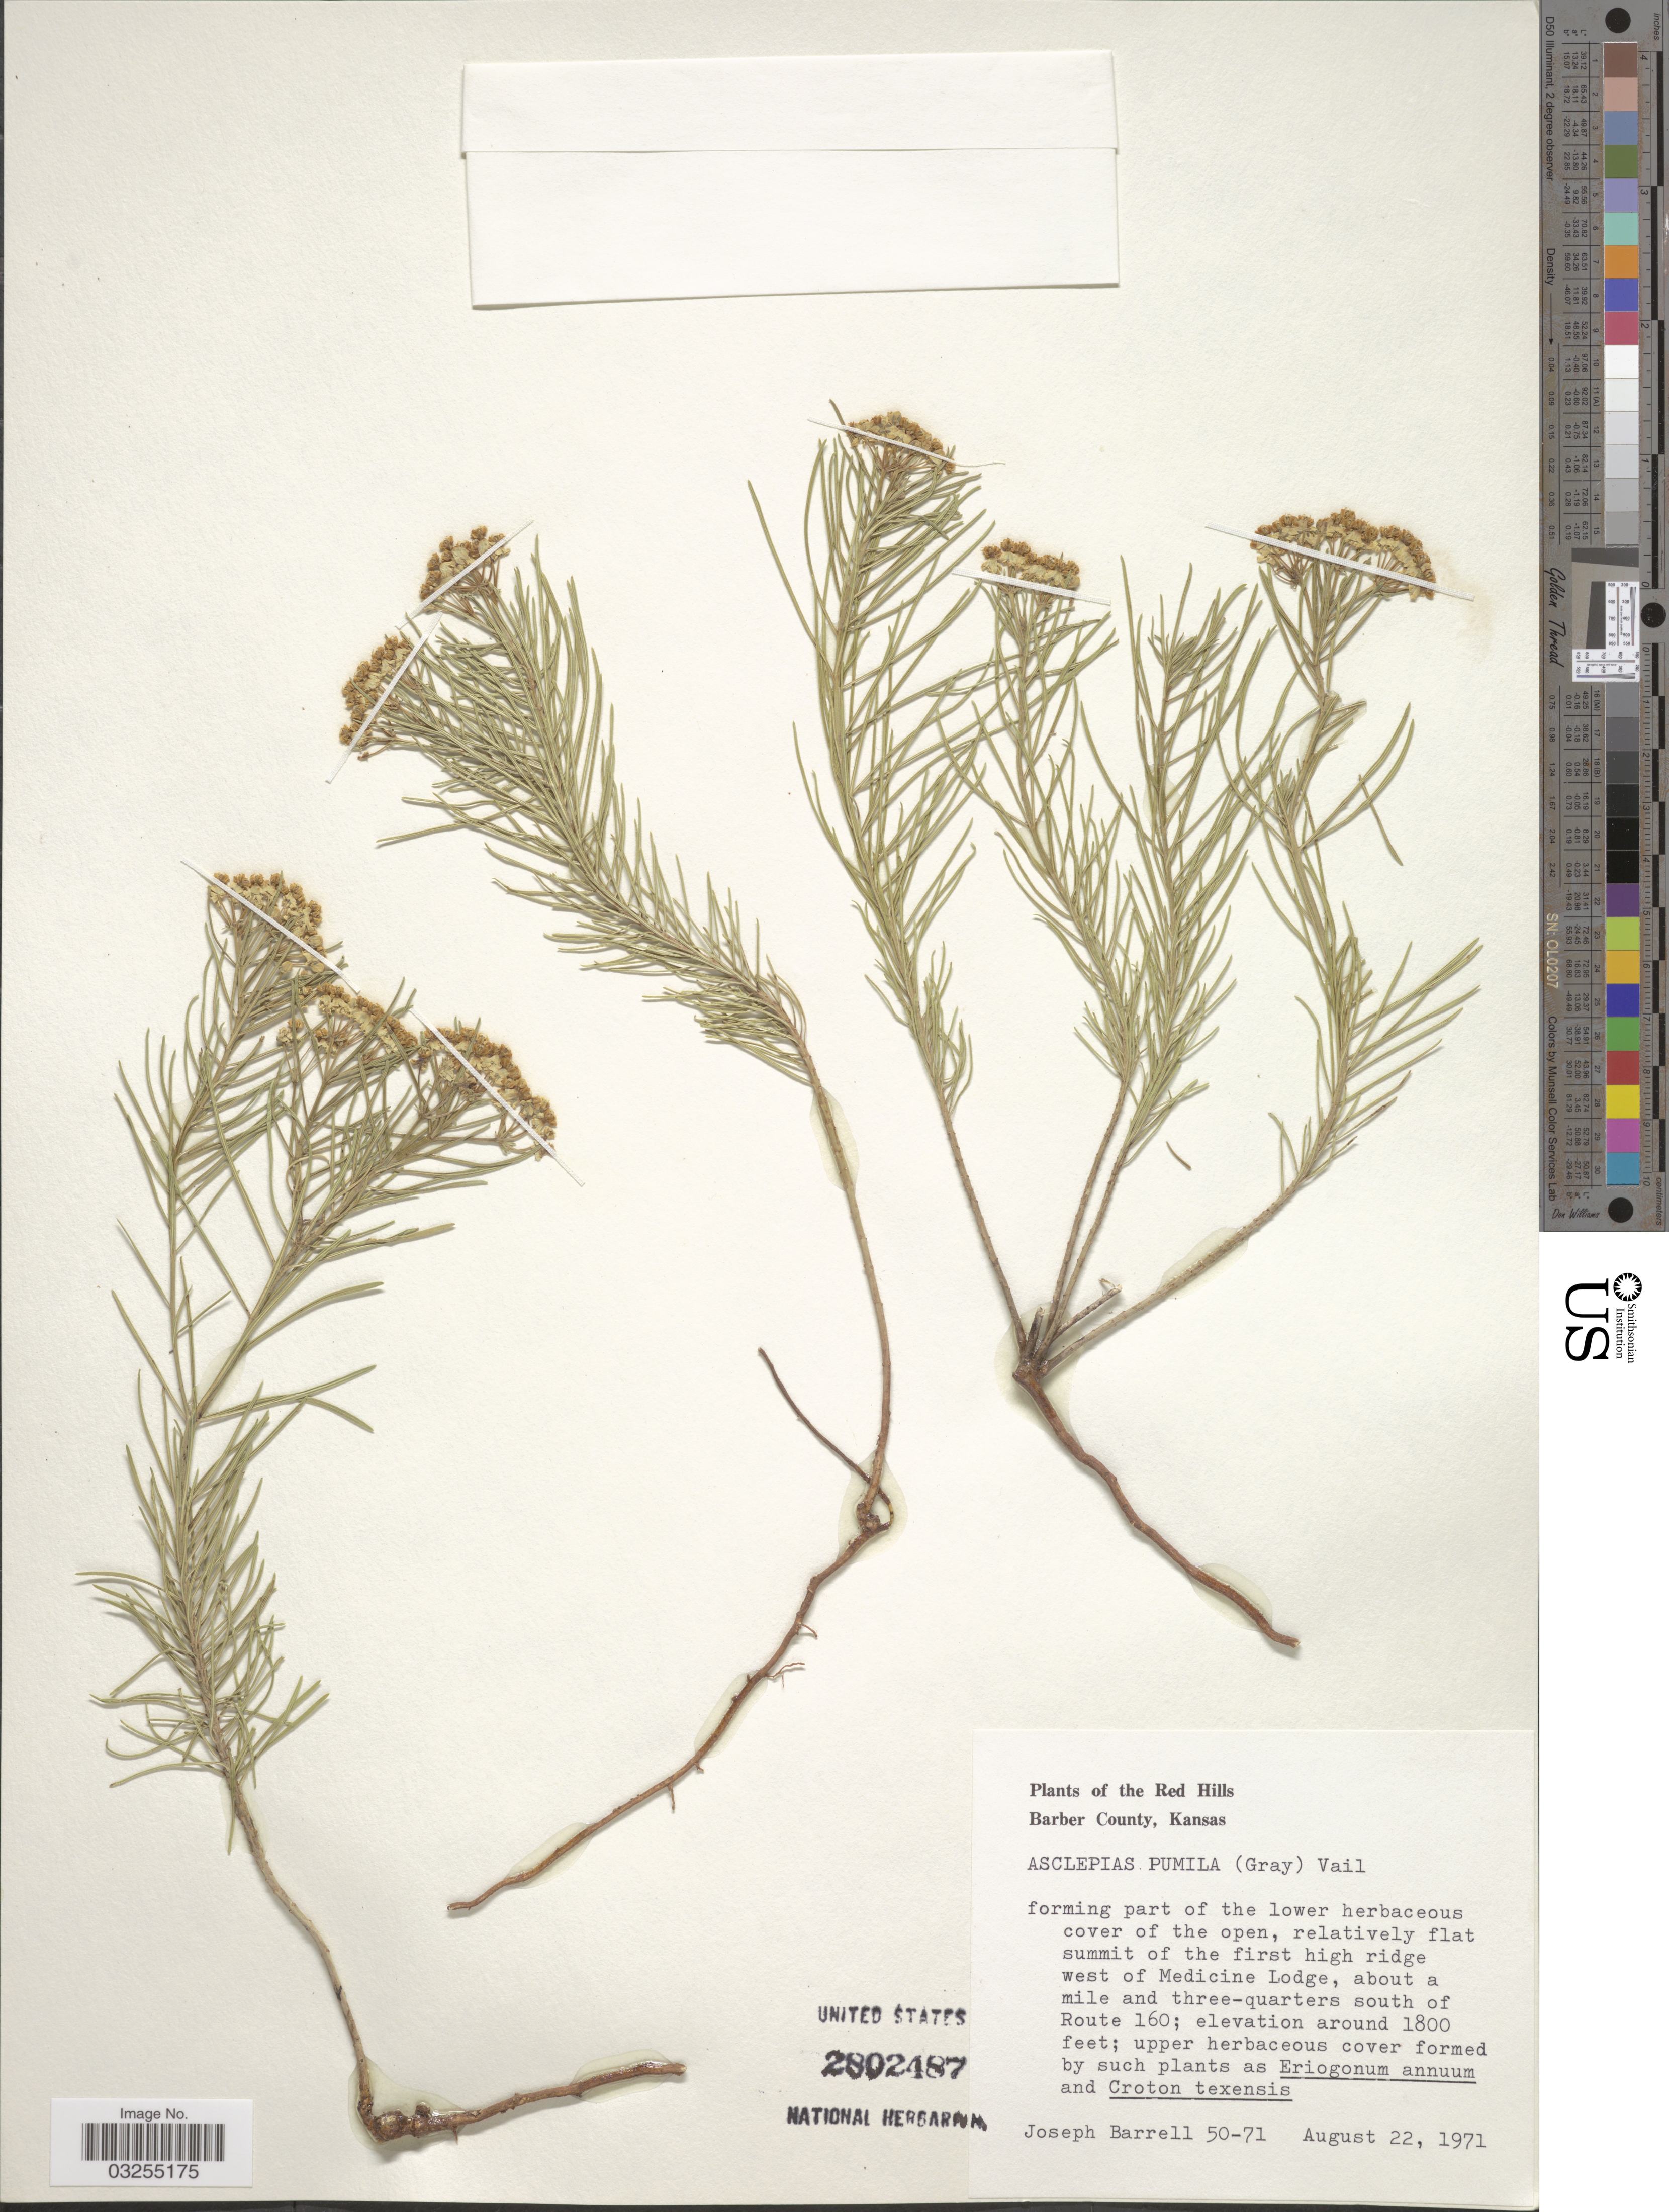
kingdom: Plantae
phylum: Tracheophyta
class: Magnoliopsida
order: Gentianales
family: Apocynaceae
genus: Asclepias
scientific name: Asclepias pumila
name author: (A. Gray) Vail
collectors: J. Barrell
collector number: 50-71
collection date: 1971-08-22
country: United States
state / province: Kansas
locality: The Red Hills. Summit of the first high ridge west of Medicine Lodge, about a mile and three-quarters south of Route 160.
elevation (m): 549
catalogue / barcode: US 2802487